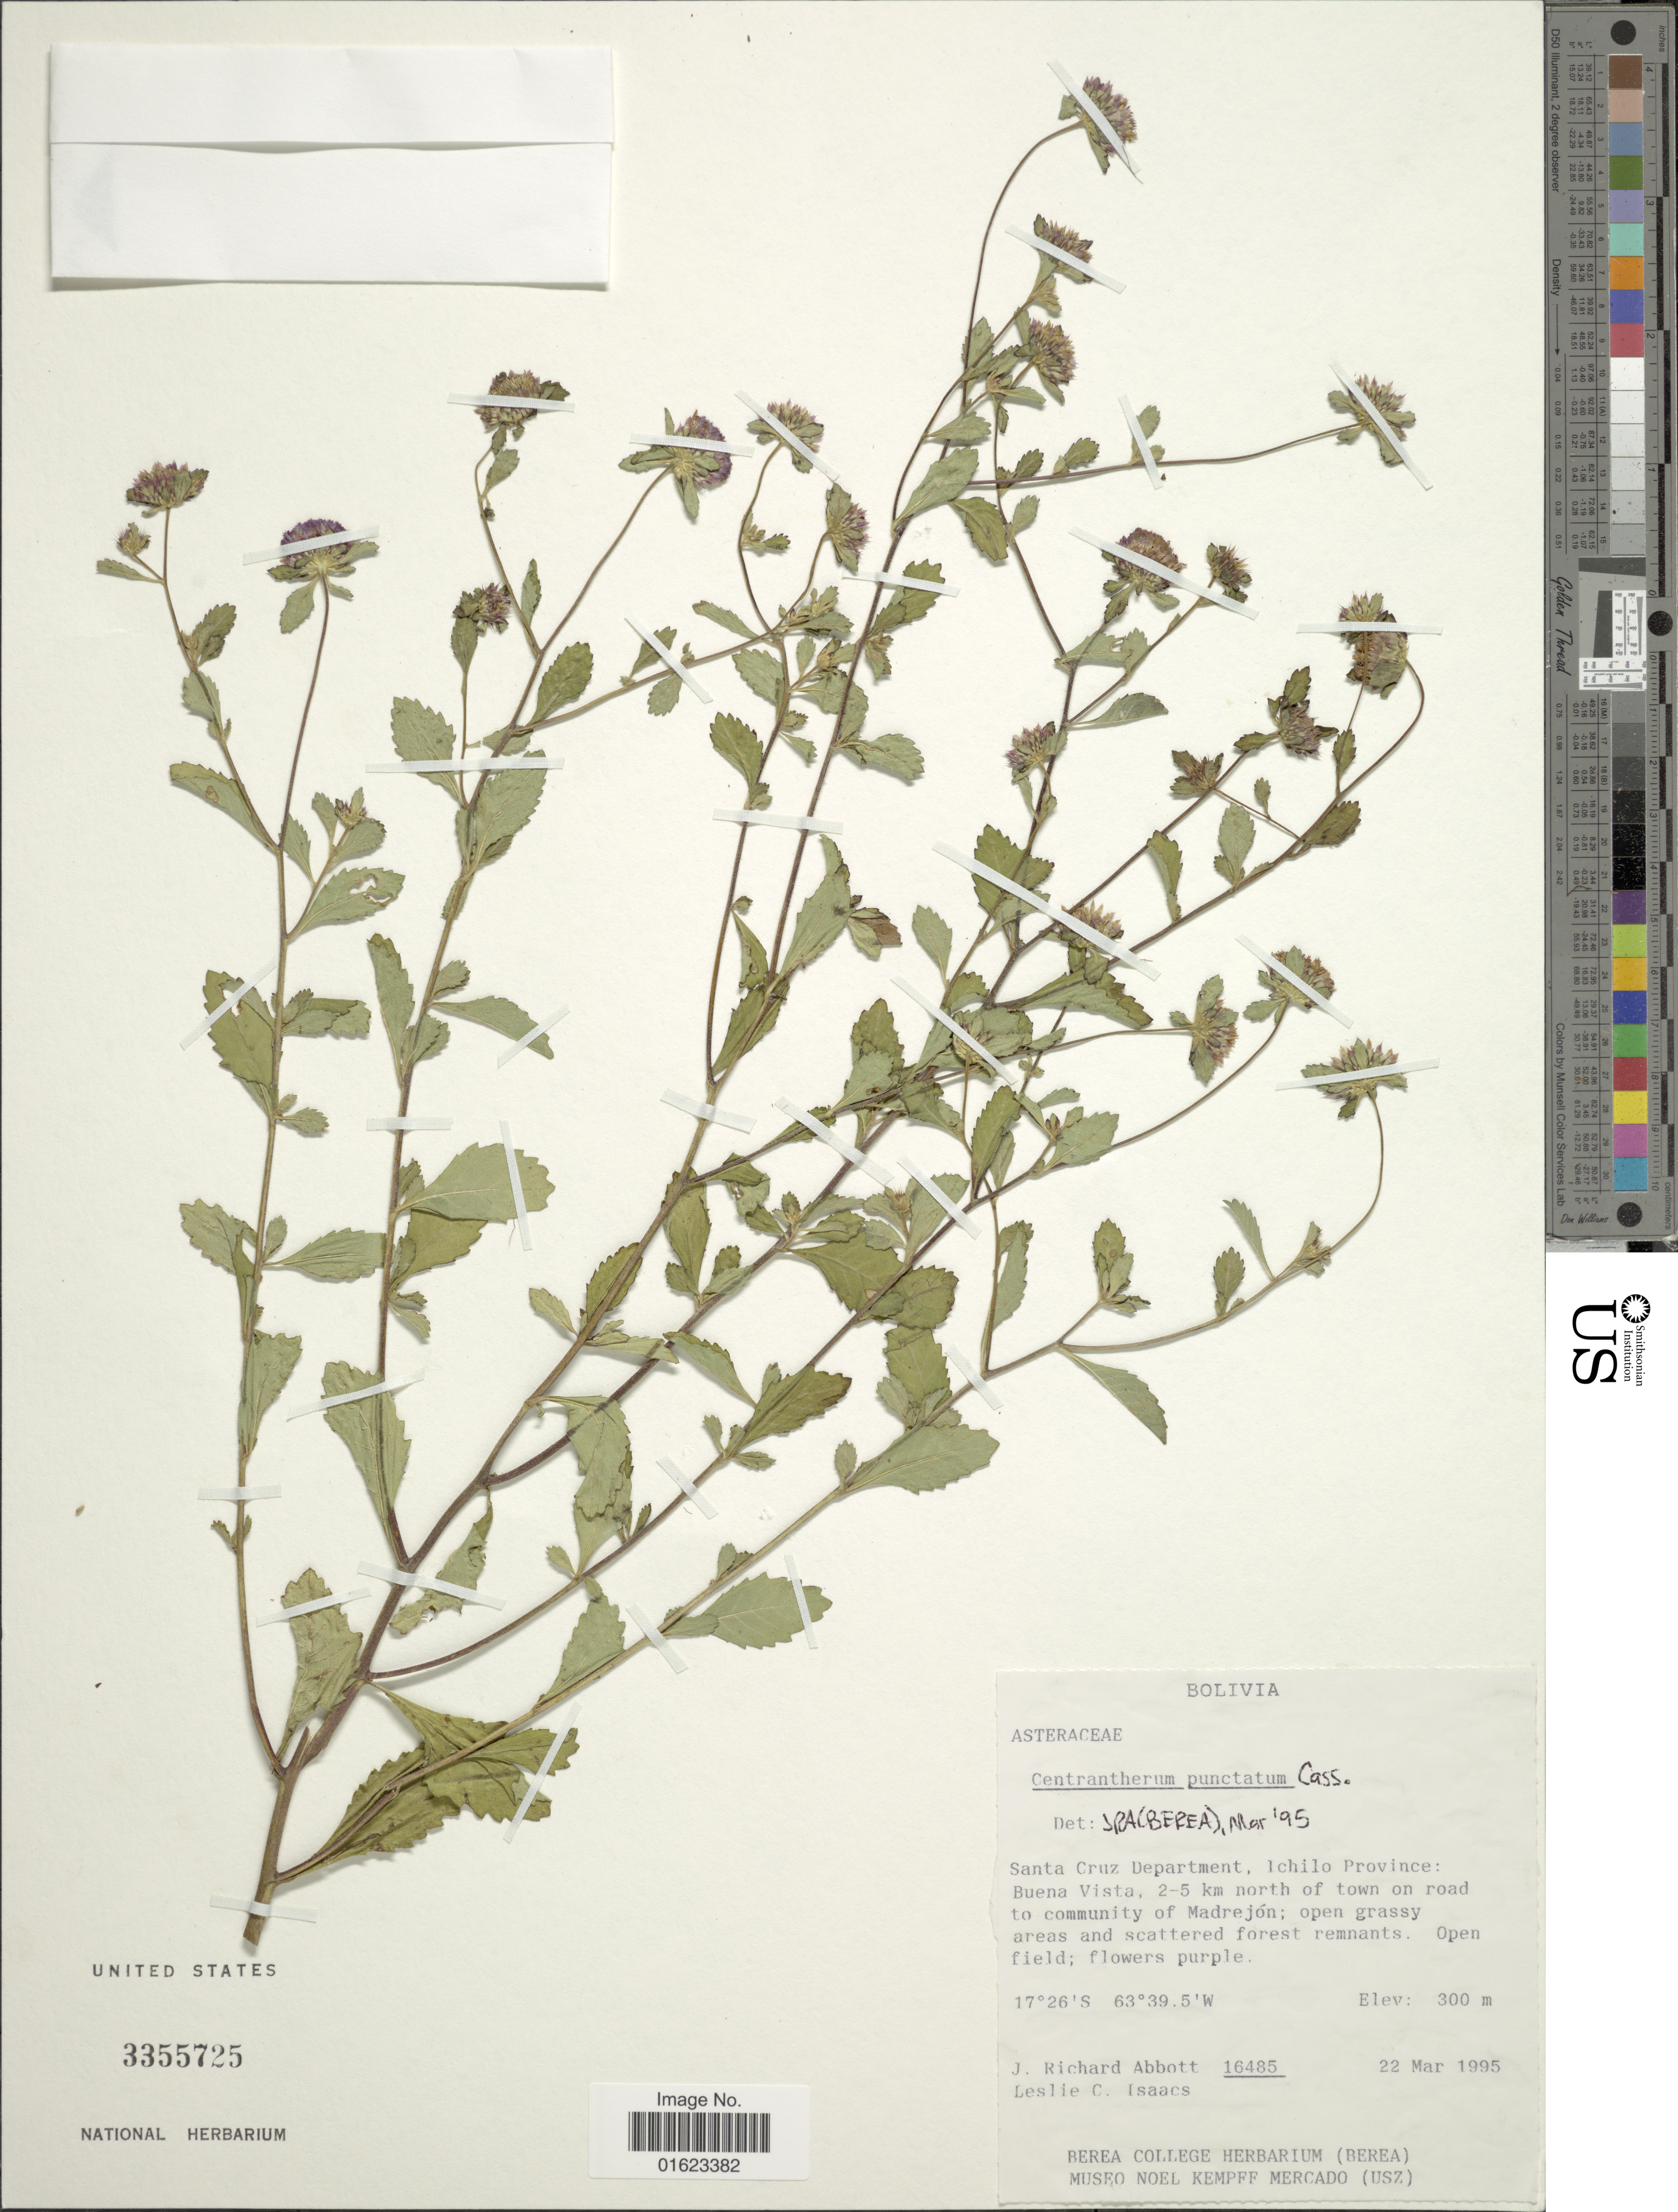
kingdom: Plantae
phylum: Tracheophyta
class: Magnoliopsida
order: Asterales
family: Asteraceae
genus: Centratherum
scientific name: Centratherum punctatum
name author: Cass.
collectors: J. R. Abbott & L. Isaacs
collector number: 16485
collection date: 1995-03-22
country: Bolivia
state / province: Santa Cruz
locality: Bolivia, Santa Cruz Department, Ichilo Province: Buena Vista, 2-5 km north of town on road to cumminty of Madrejon.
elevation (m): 300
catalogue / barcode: US 3355725